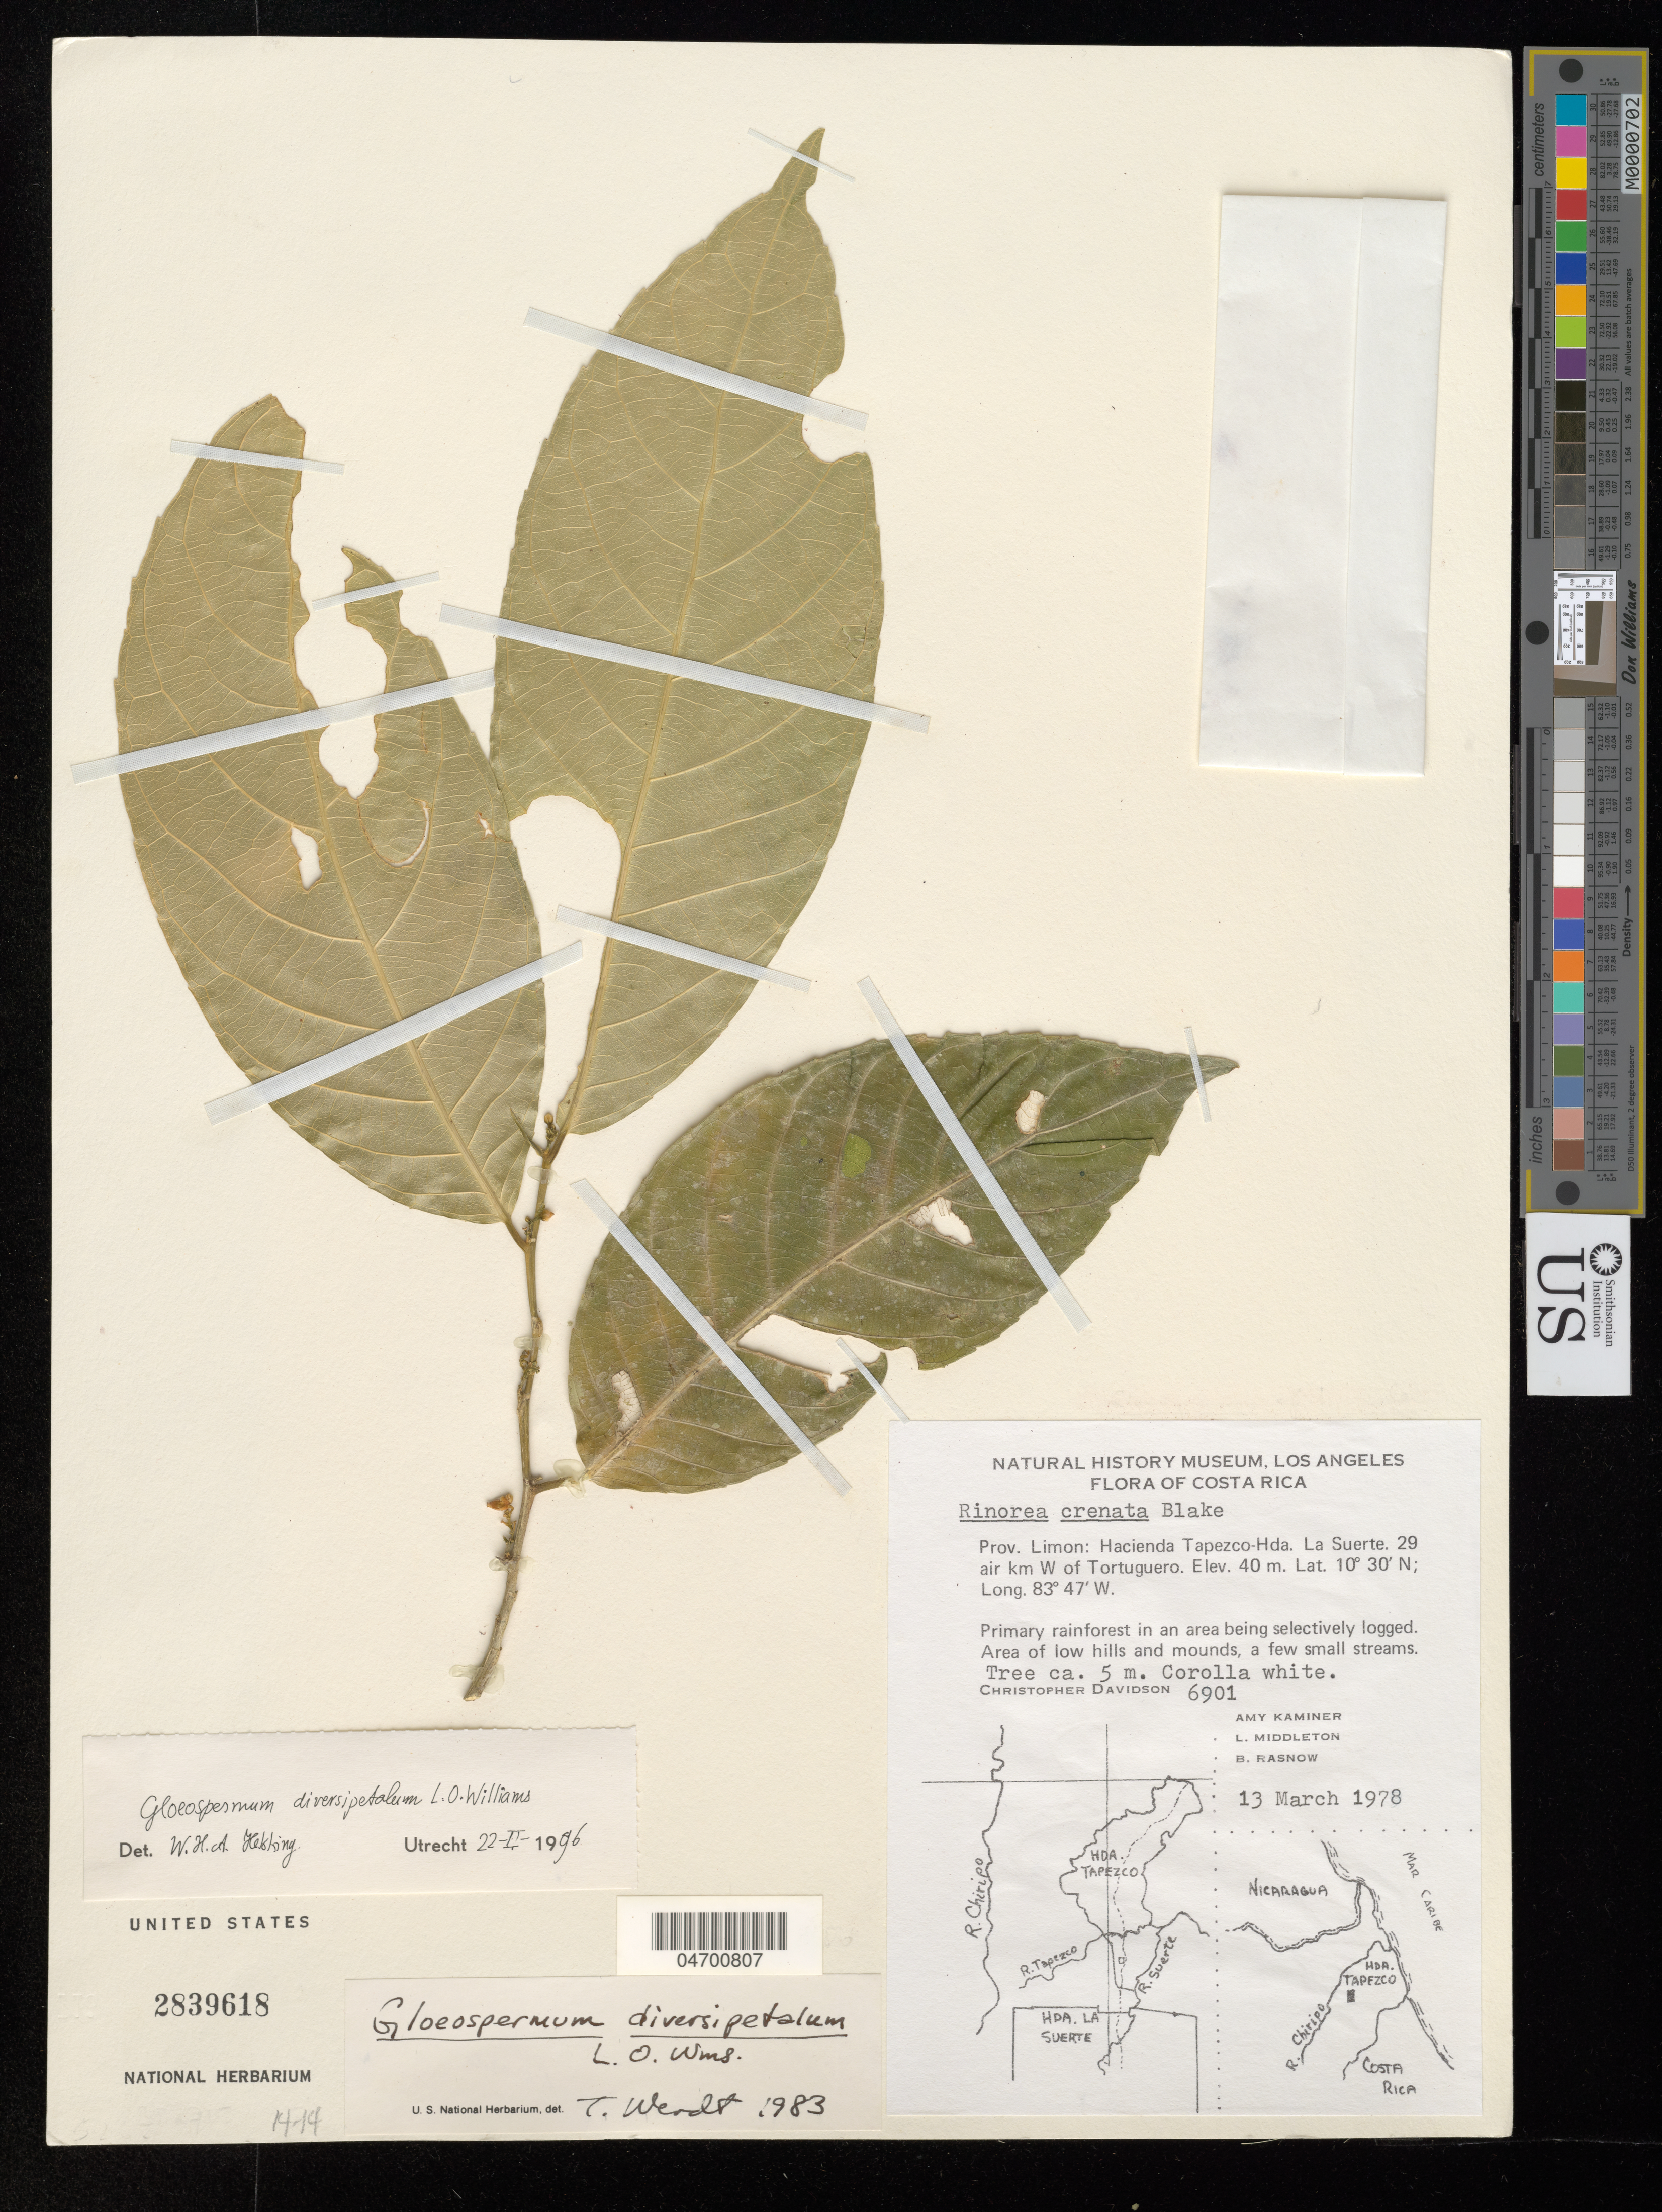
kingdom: Plantae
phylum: Tracheophyta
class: Magnoliopsida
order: Malpighiales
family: Violaceae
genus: Gloeospermum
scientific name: Gloeospermum diversipetalum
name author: L.O. Williams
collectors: C. Davidson, A. Kaminer, L. Middleton & B. Rasnow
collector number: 6901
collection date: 1978-03-13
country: Costa Rica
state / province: Limón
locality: Hacienda Tapezco-Hda. La Suerte. 29 air km W of Tortuguero.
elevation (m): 40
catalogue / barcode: US 2839618